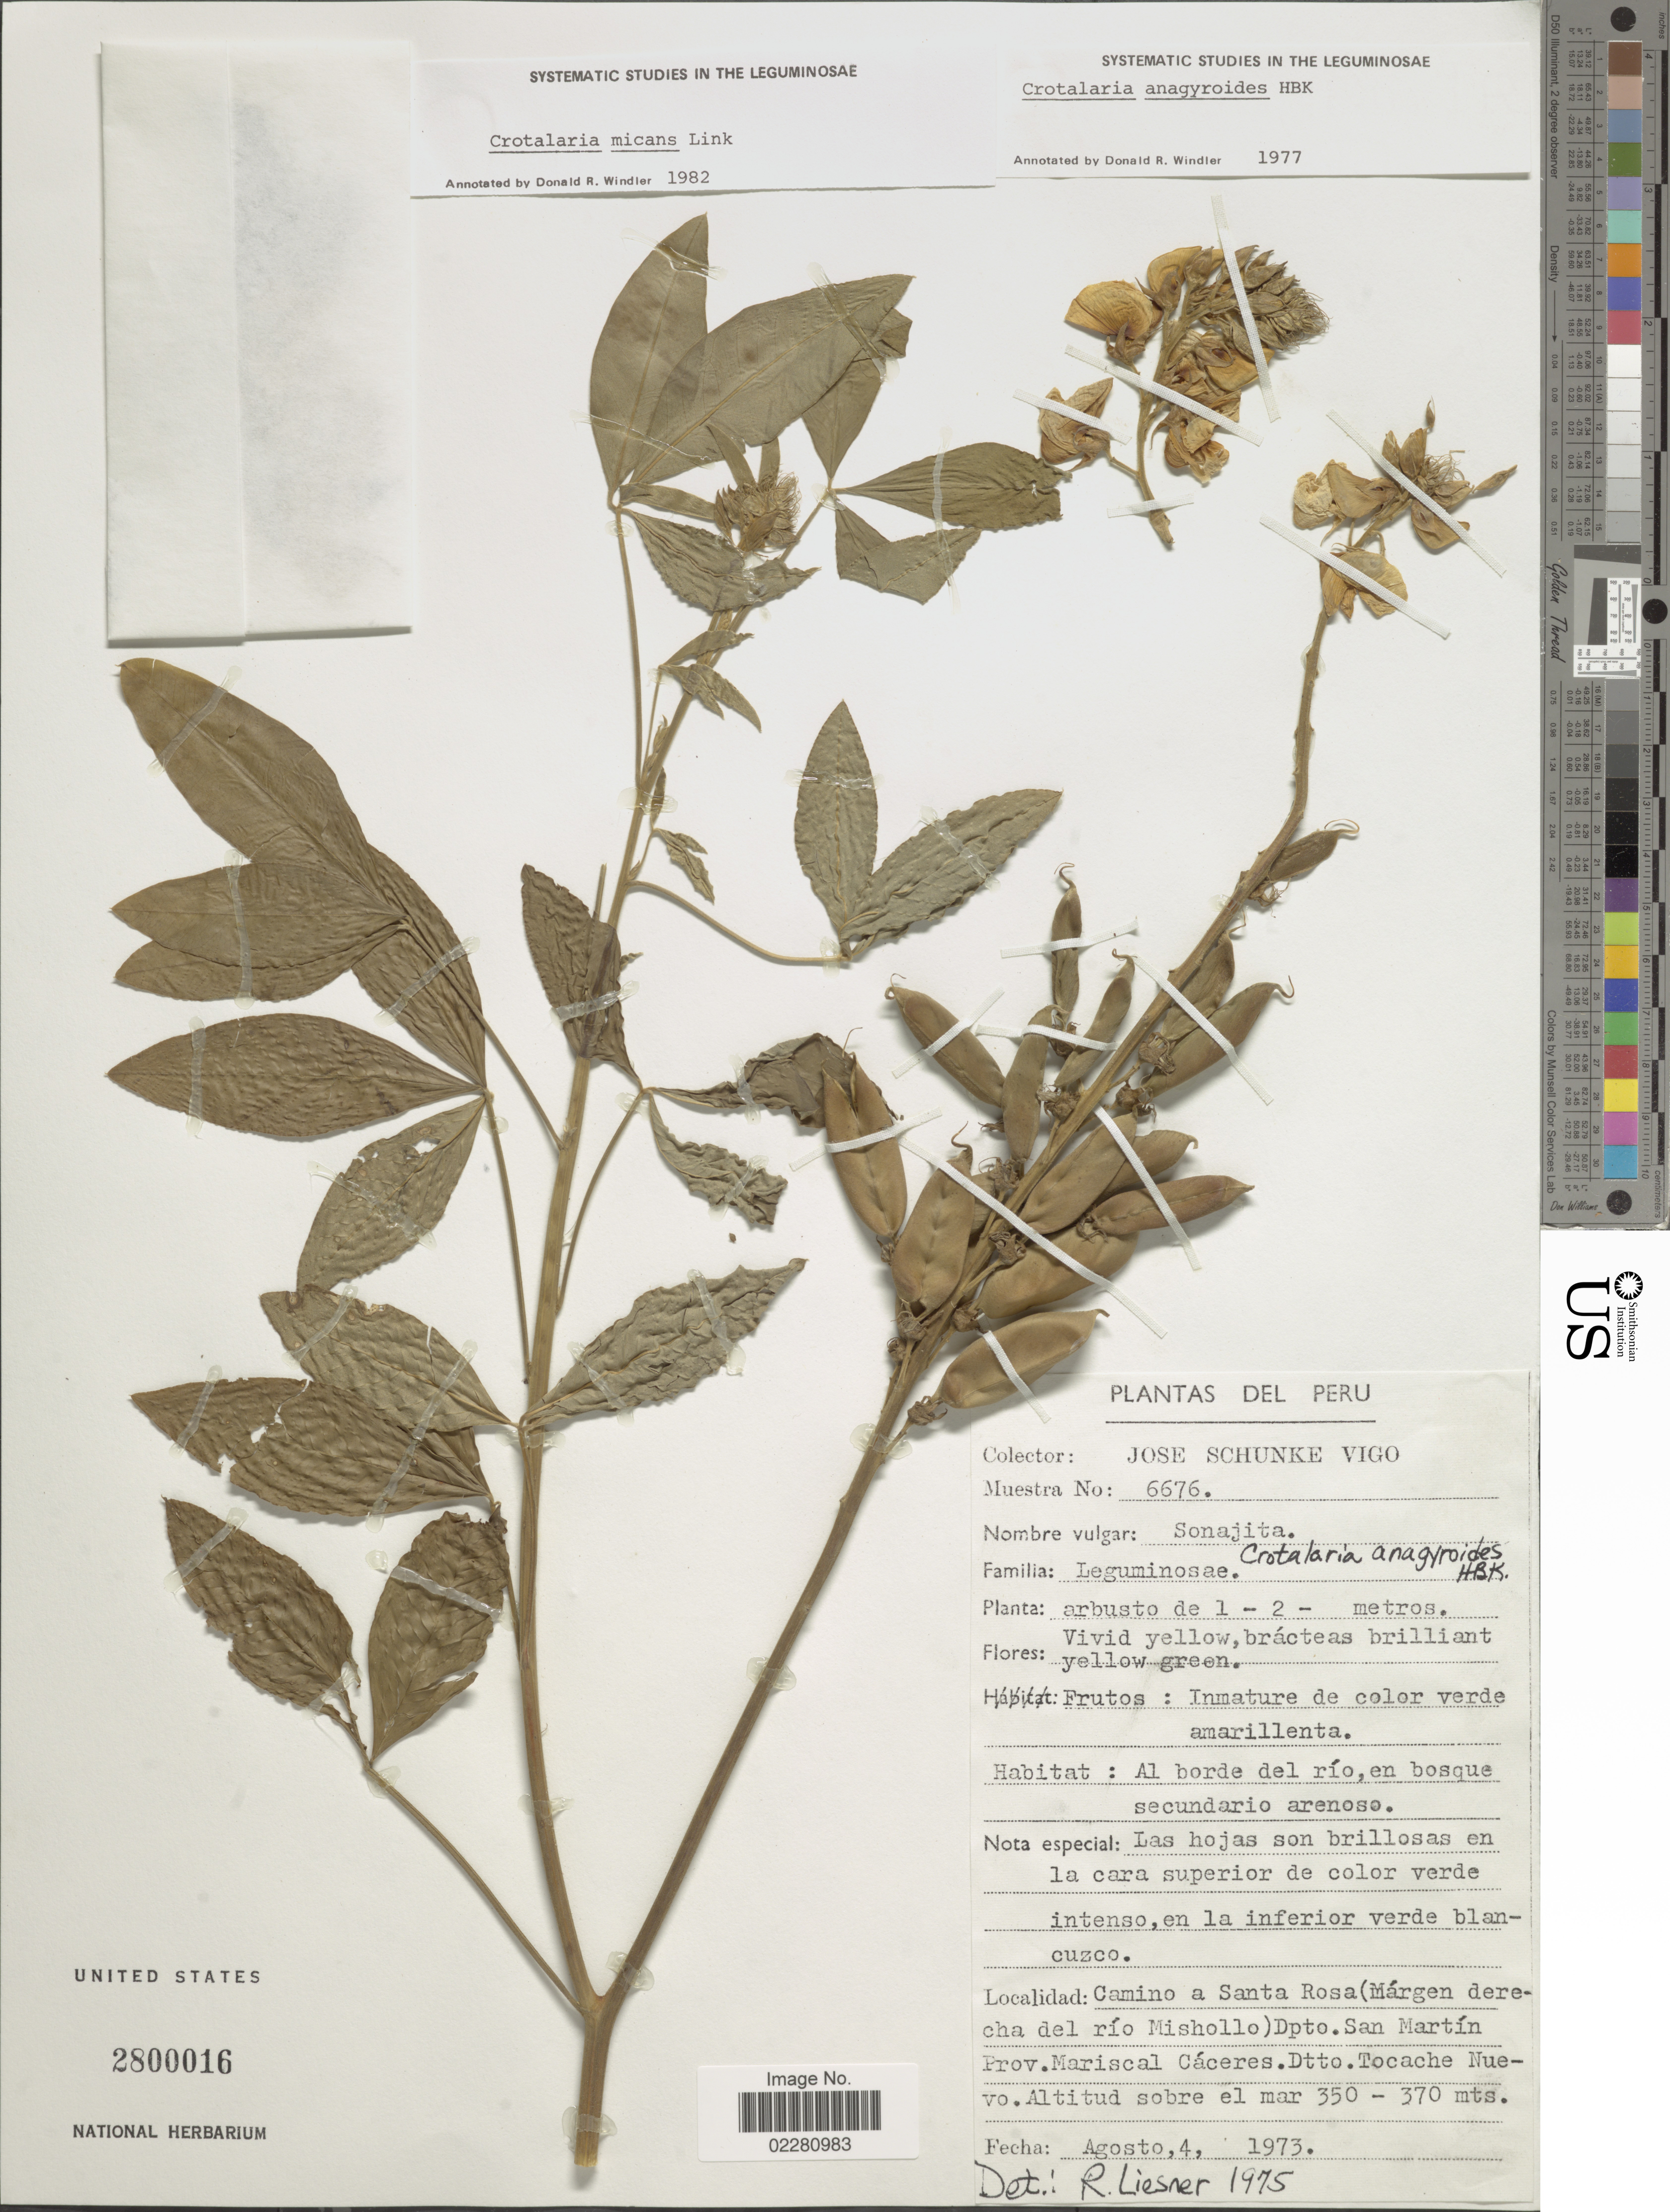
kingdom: Plantae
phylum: Tracheophyta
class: Magnoliopsida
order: Fabales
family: Fabaceae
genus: Crotalaria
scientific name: Crotalaria micans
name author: Link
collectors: J. Schunke Vigo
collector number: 6676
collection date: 1973-08-04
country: Peru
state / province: San Martín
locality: Camino a Santa Rosa (Margen derecha del Rio Mishollo), Prov. Mariscal Caceres, Dtto. Tocache Nuevo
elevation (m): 350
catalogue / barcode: US 2800016